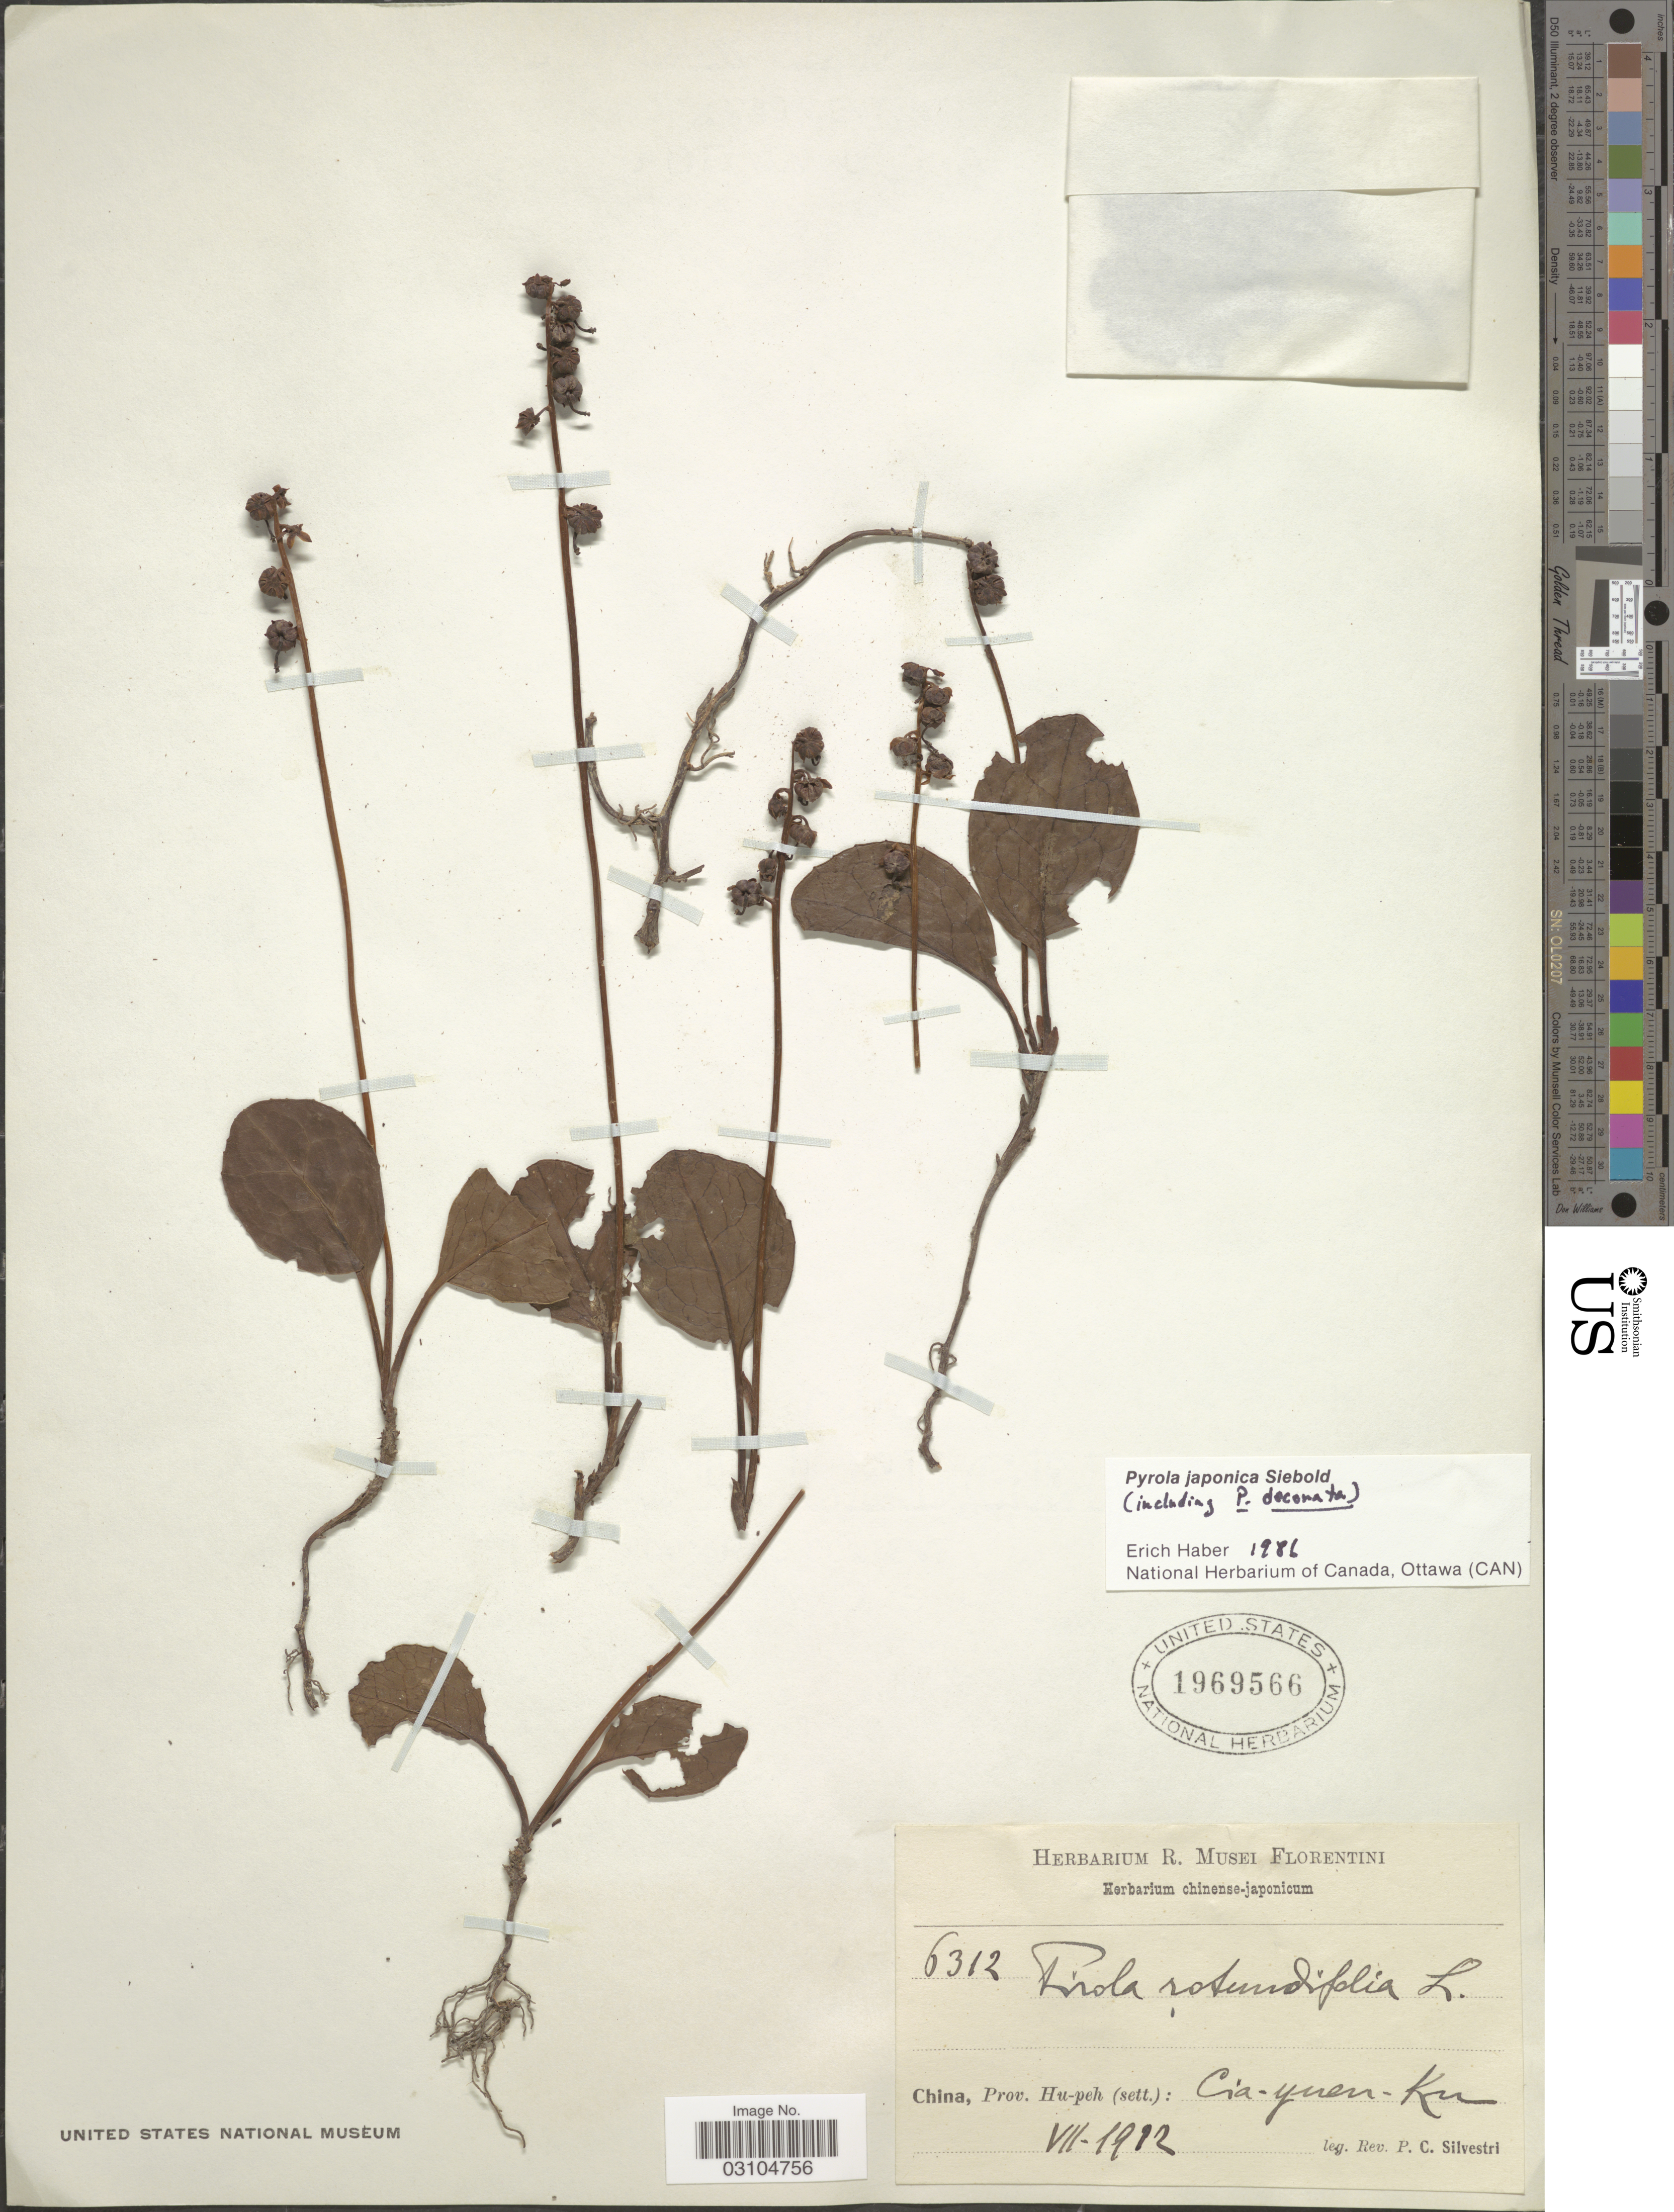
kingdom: Plantae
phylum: Tracheophyta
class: Magnoliopsida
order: Ericales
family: Ericaceae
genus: Pyrola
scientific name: Pyrola japonica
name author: Klenze ex Alef.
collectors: P. Silvestri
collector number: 6312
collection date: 1912-07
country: China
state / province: Hubei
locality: Prov. Hu-peh (sett): Cia-yuen-Ku.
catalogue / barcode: US 1969566